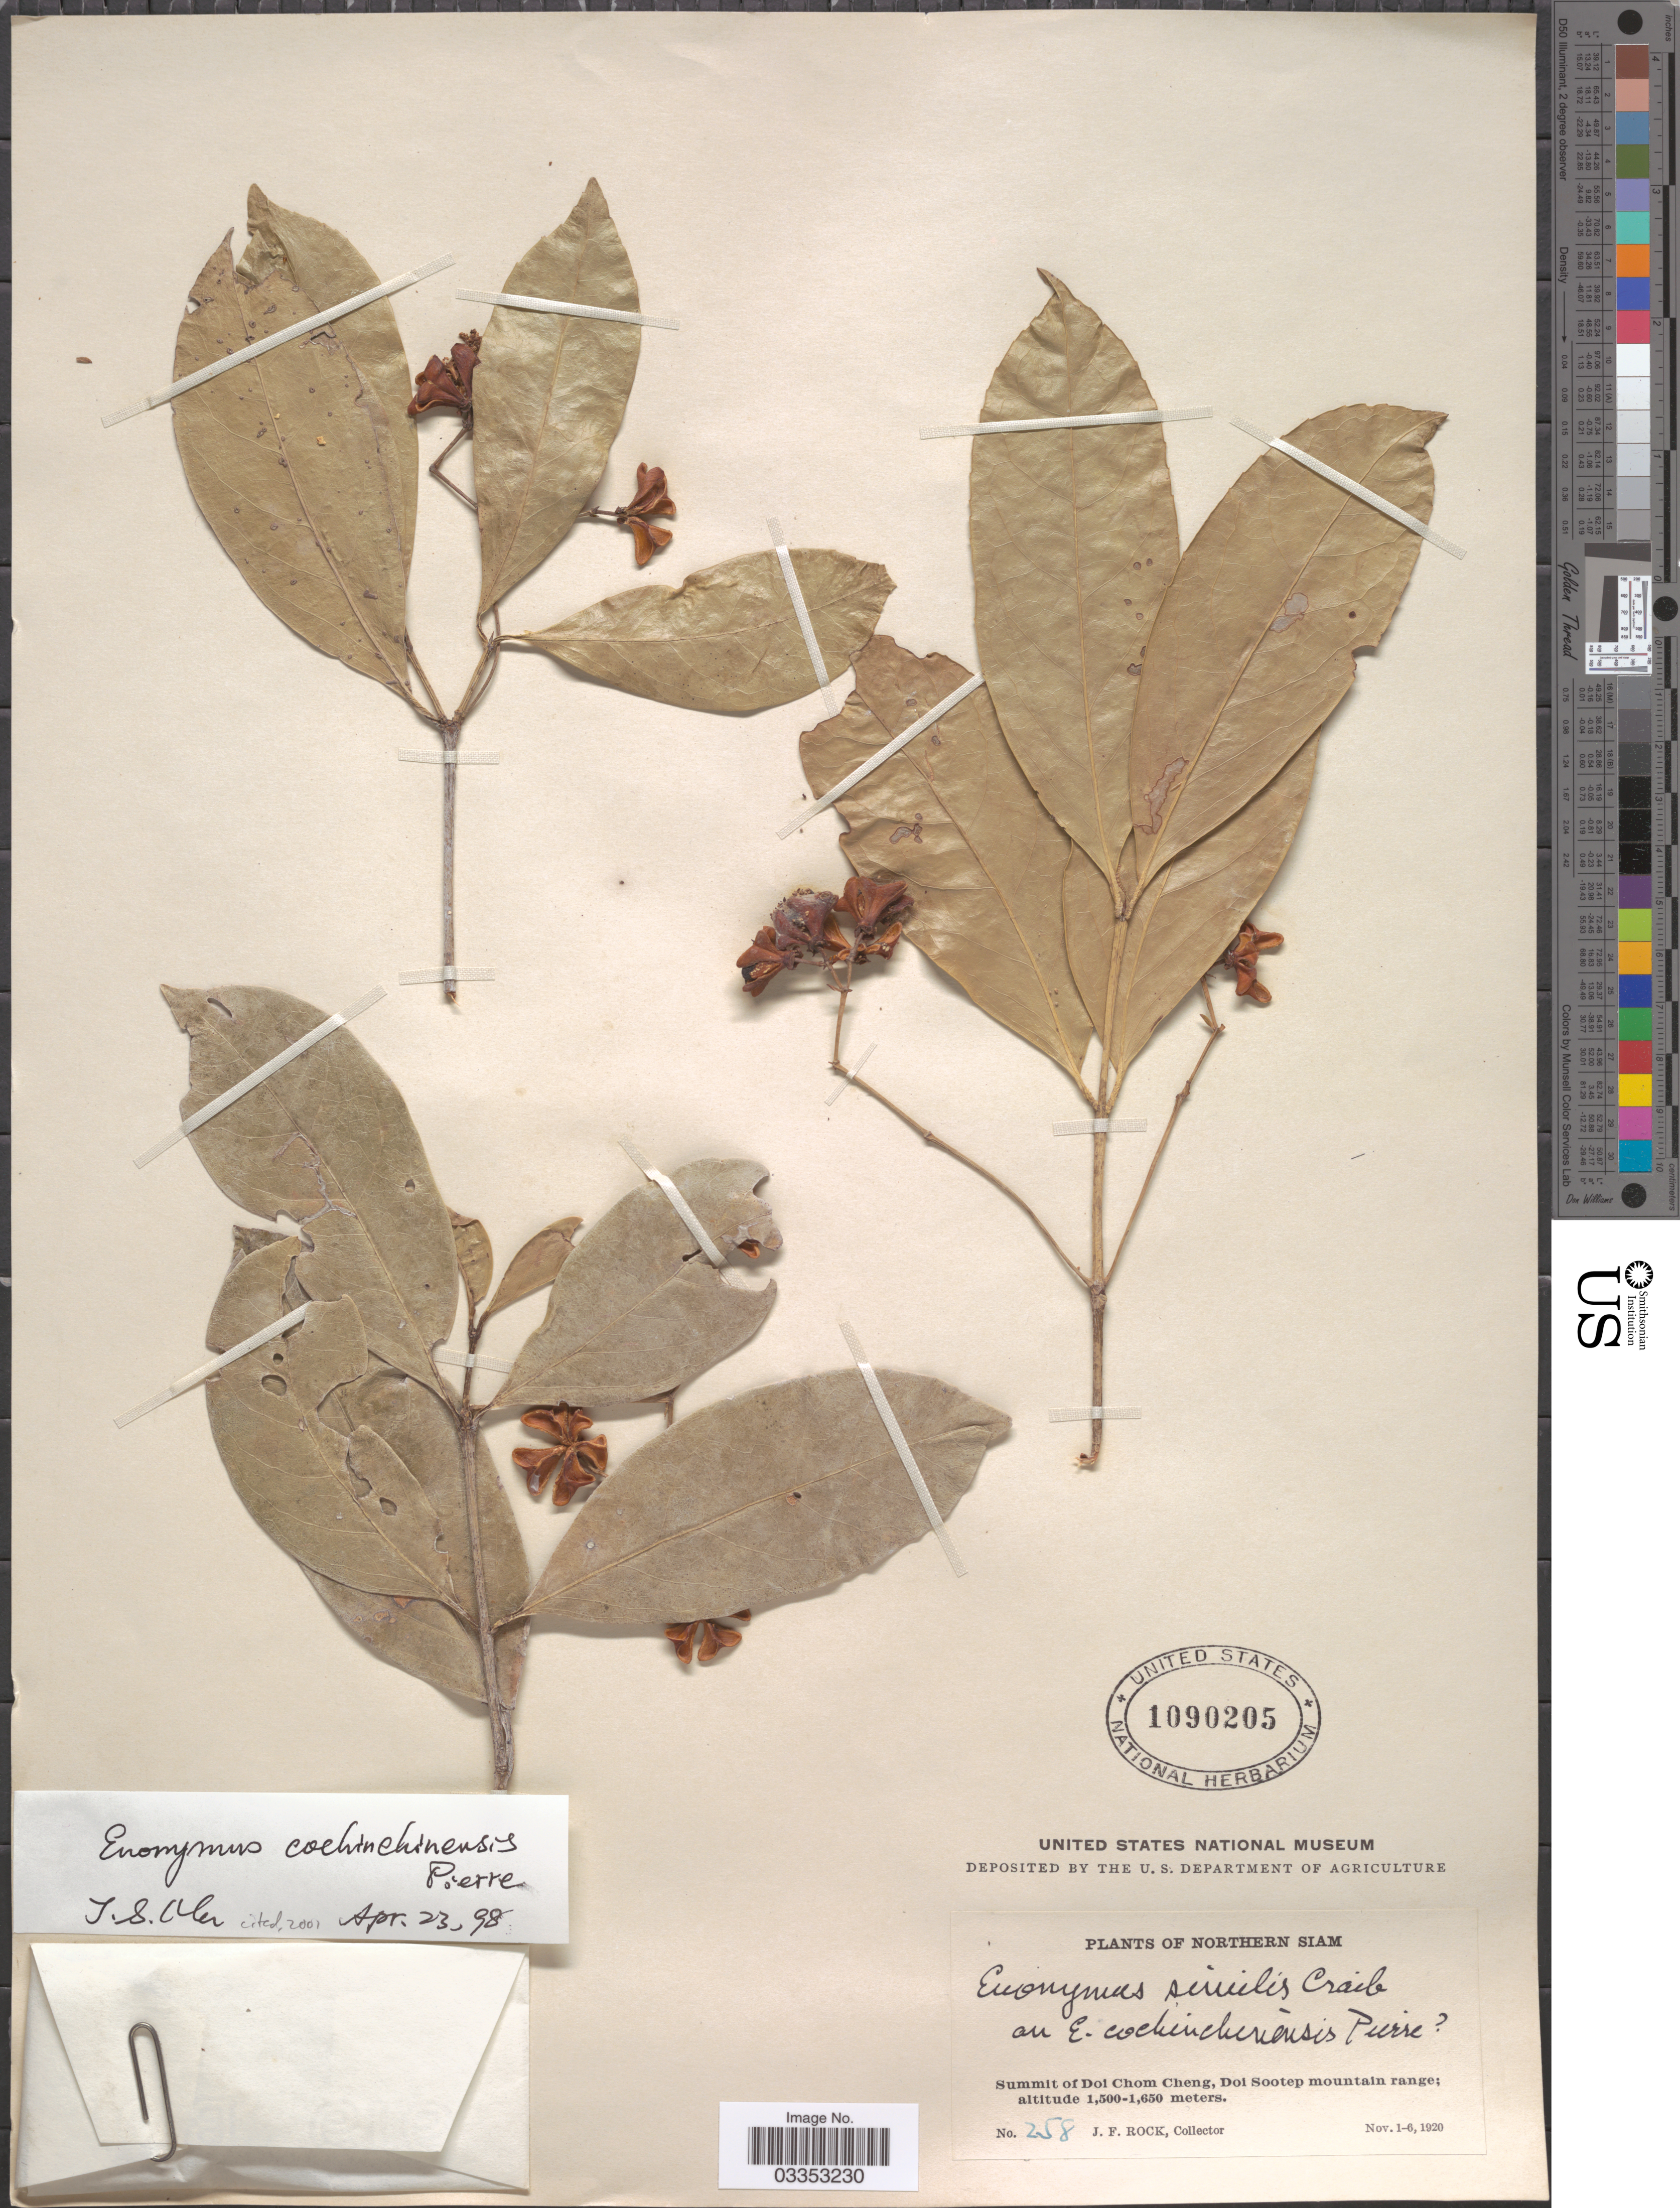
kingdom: Plantae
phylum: Tracheophyta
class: Magnoliopsida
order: Celastrales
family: Celastraceae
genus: Euonymus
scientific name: Euonymus cochinchinensis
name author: Pierre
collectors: J. Rock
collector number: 258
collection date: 1920-11-01/1920-11-06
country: Thailand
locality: Northern Siam. Summit of Doi Chom Cheng, Doi Sootep mountain range.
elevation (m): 1500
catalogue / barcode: US 1090205